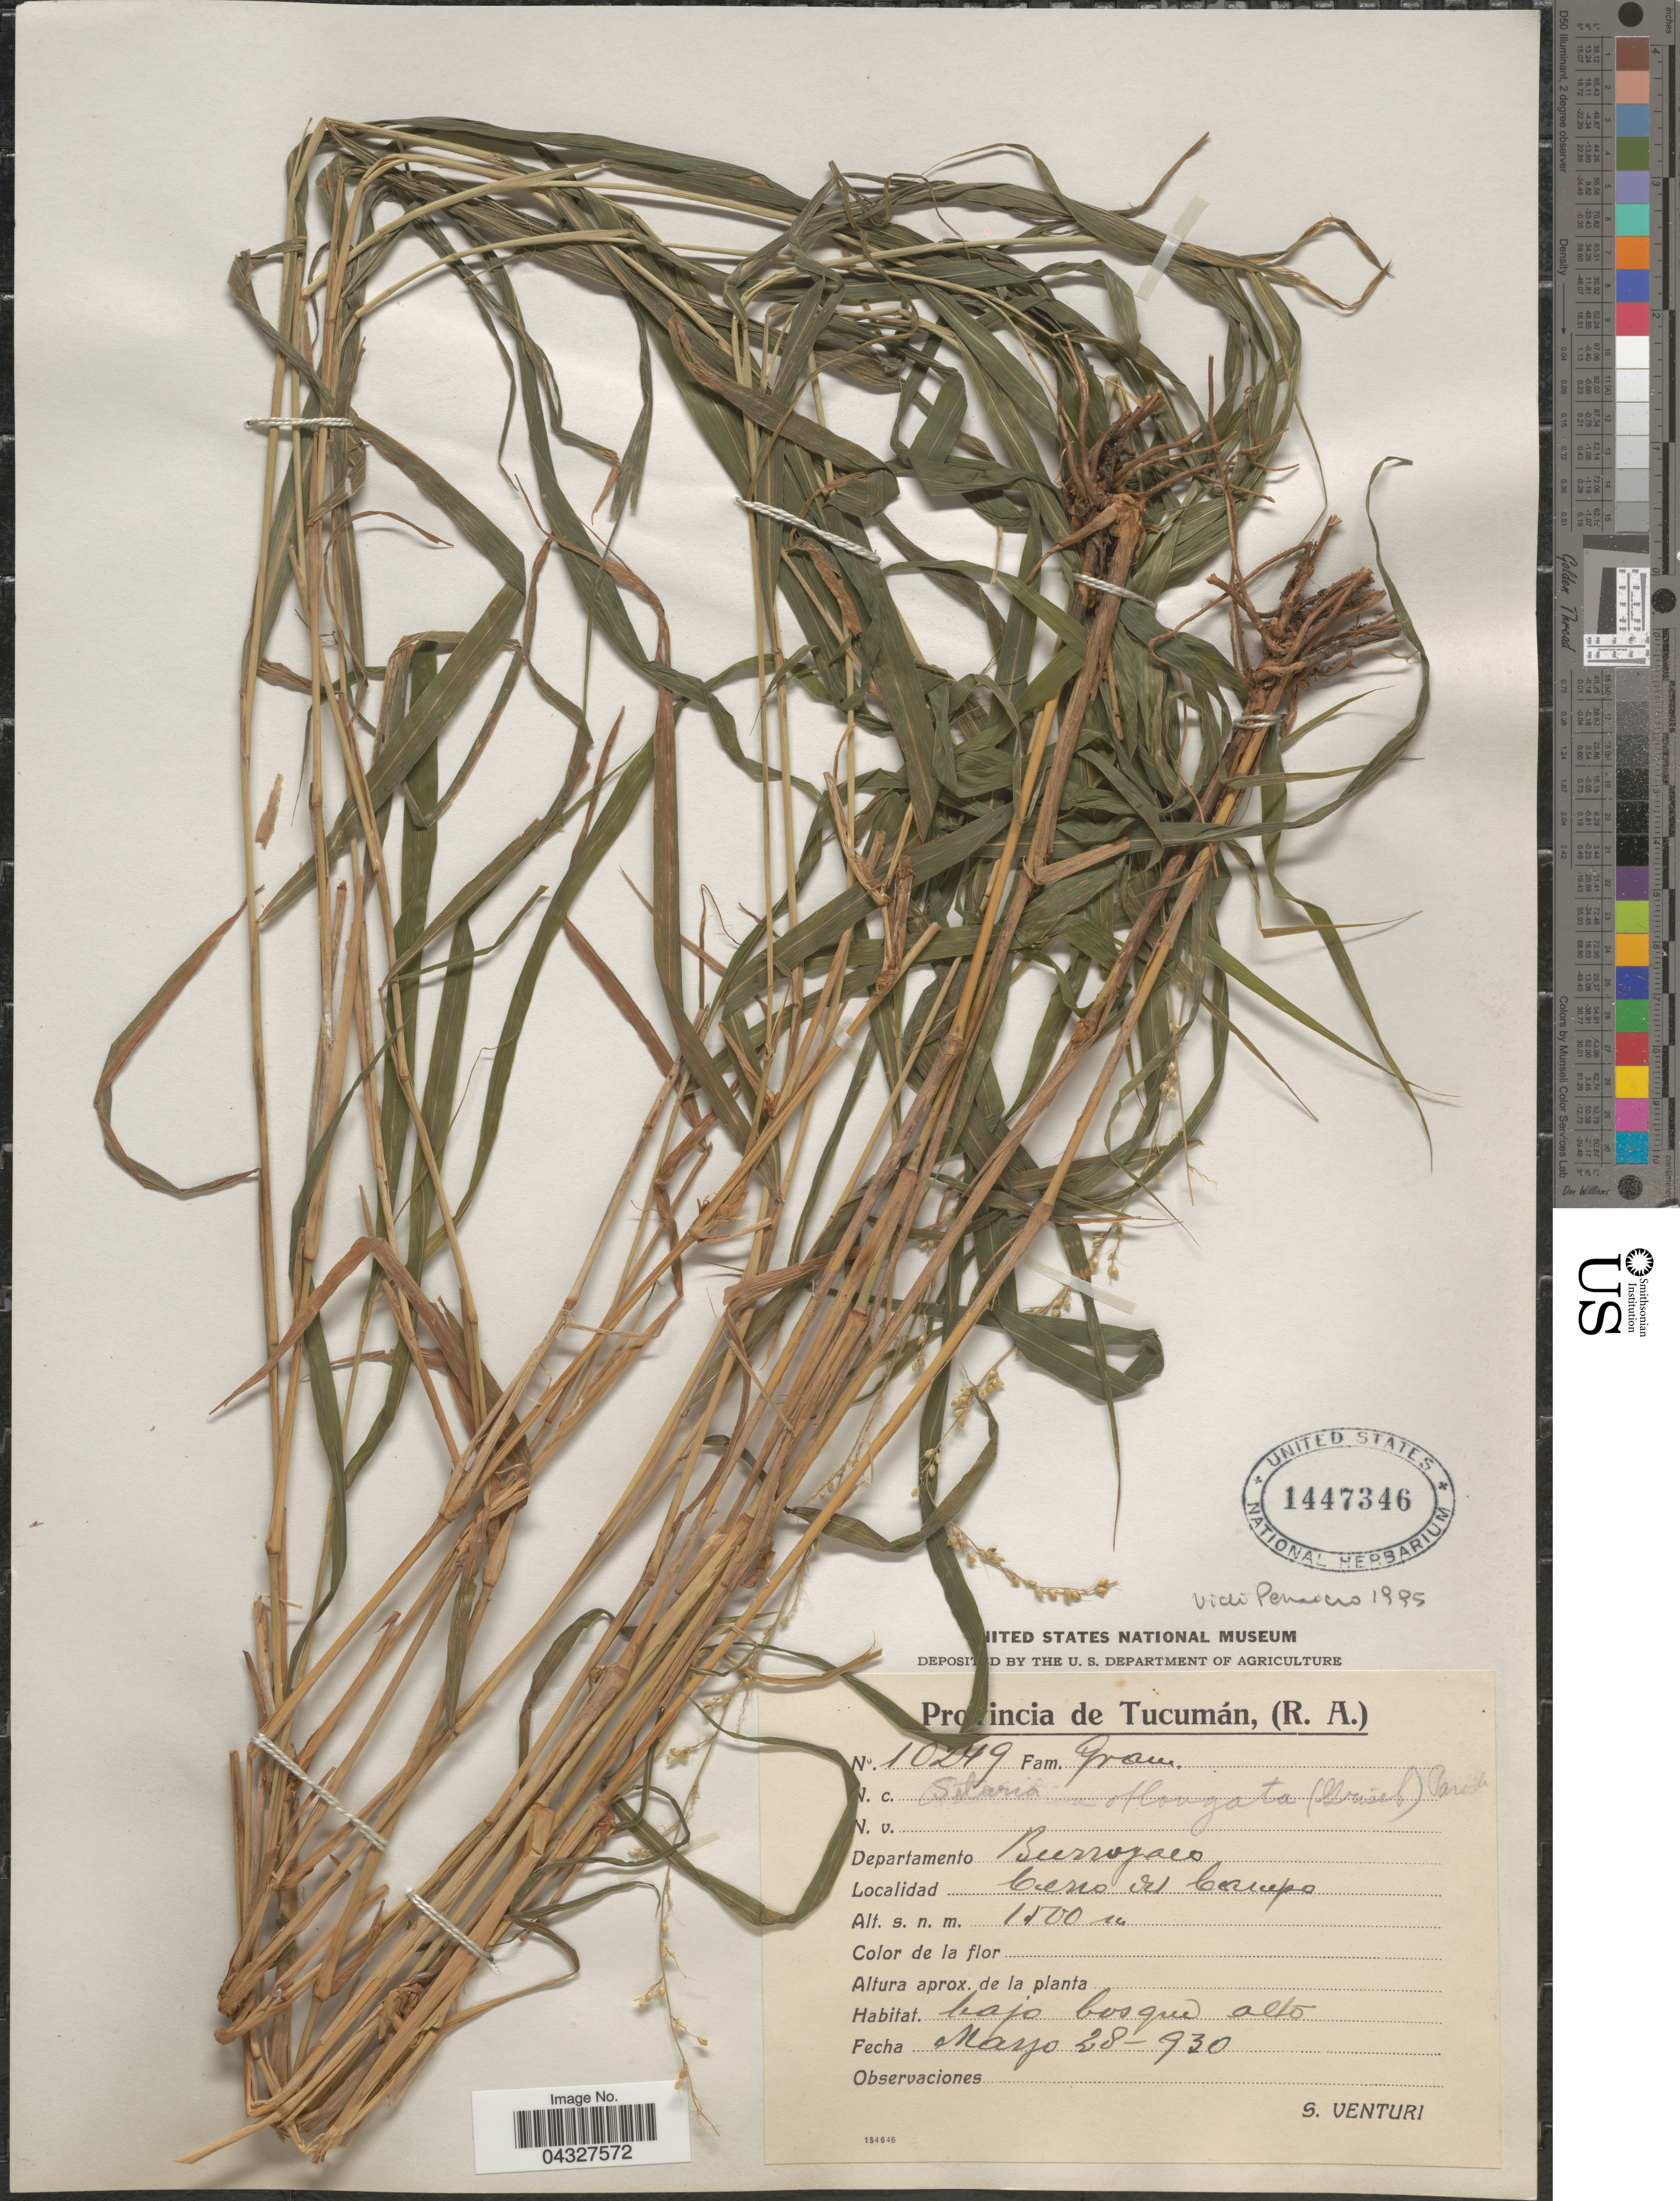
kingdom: Plantae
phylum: Tracheophyta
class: Liliopsida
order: Poales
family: Poaceae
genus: Setaria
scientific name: Setaria oblongata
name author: (Griseb.) Parodi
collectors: S. Venturi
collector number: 10249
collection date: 1930-03-28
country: Argentina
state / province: Tucuman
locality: Departamento Burroyaco. Cerro del Campo.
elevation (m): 1500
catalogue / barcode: US 1447346